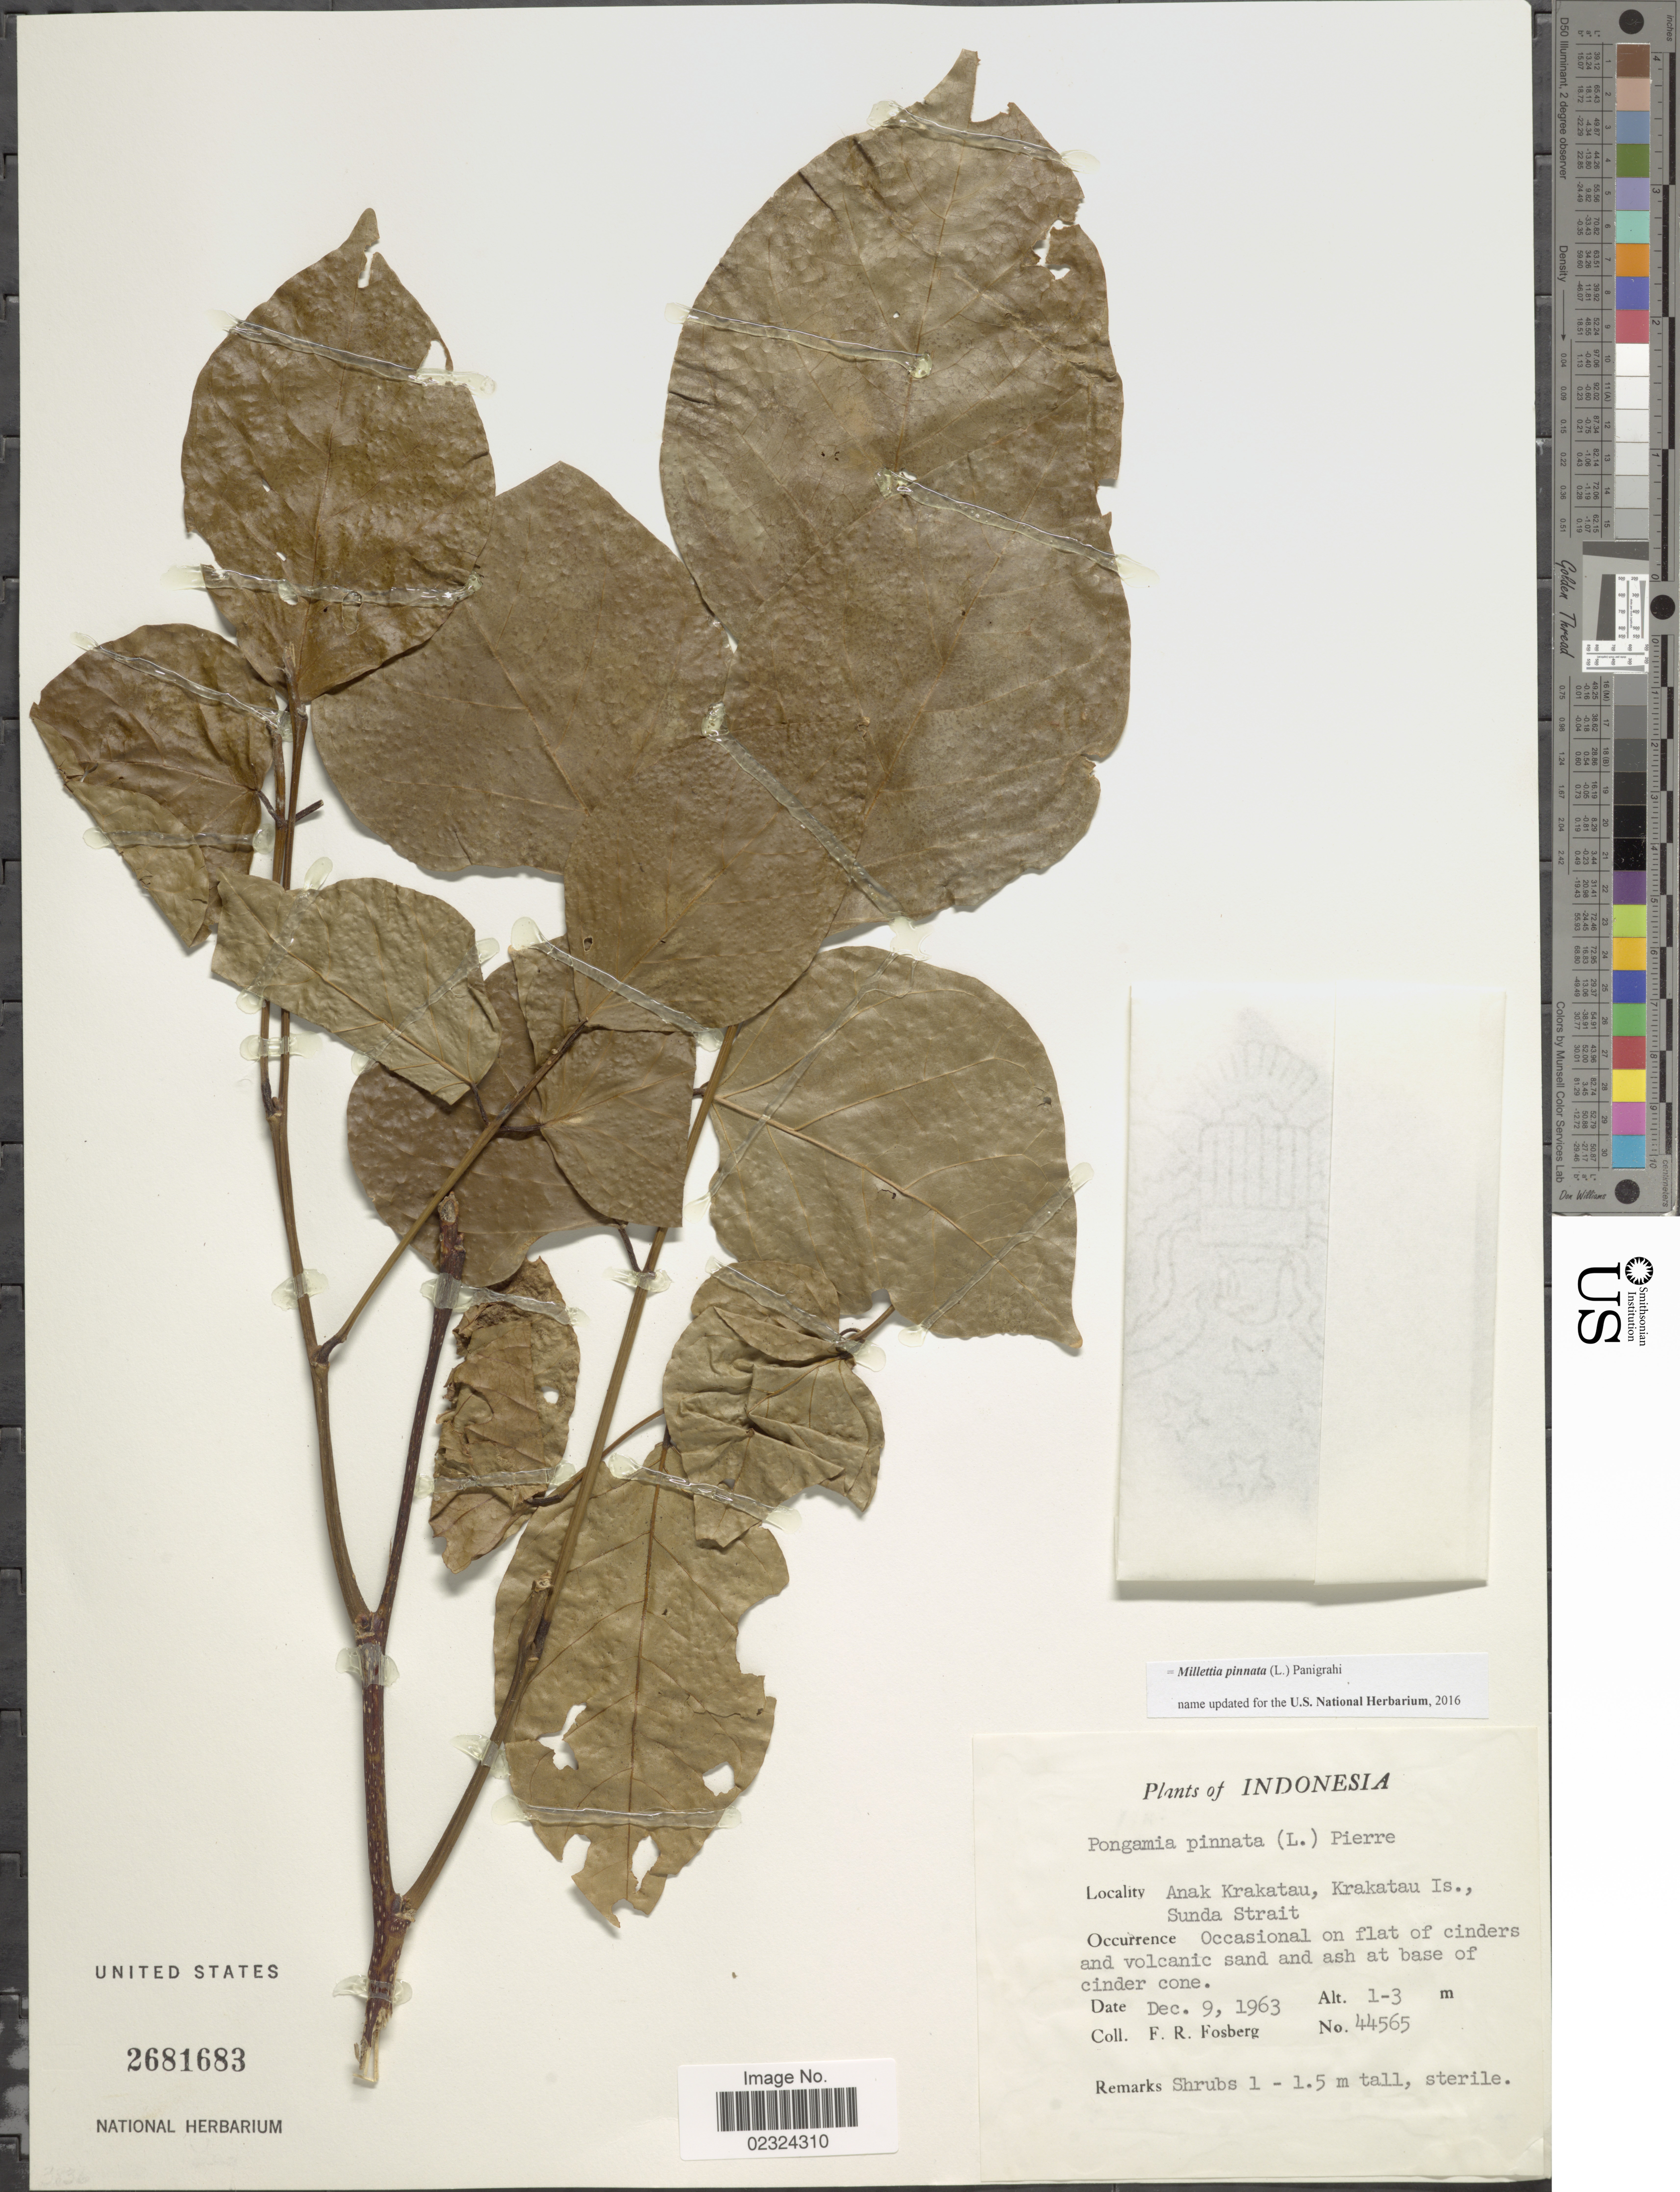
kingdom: Plantae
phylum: Tracheophyta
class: Magnoliopsida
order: Fabales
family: Fabaceae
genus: Millettia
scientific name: Millettia pinnata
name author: (L.) Panigrahi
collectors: F. R. Fosberg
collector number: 44565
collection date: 1963-12-09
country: Indonesia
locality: Anak Krakatau, Krakatau Is. Sunda Strait.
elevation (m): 1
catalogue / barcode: US 2681683